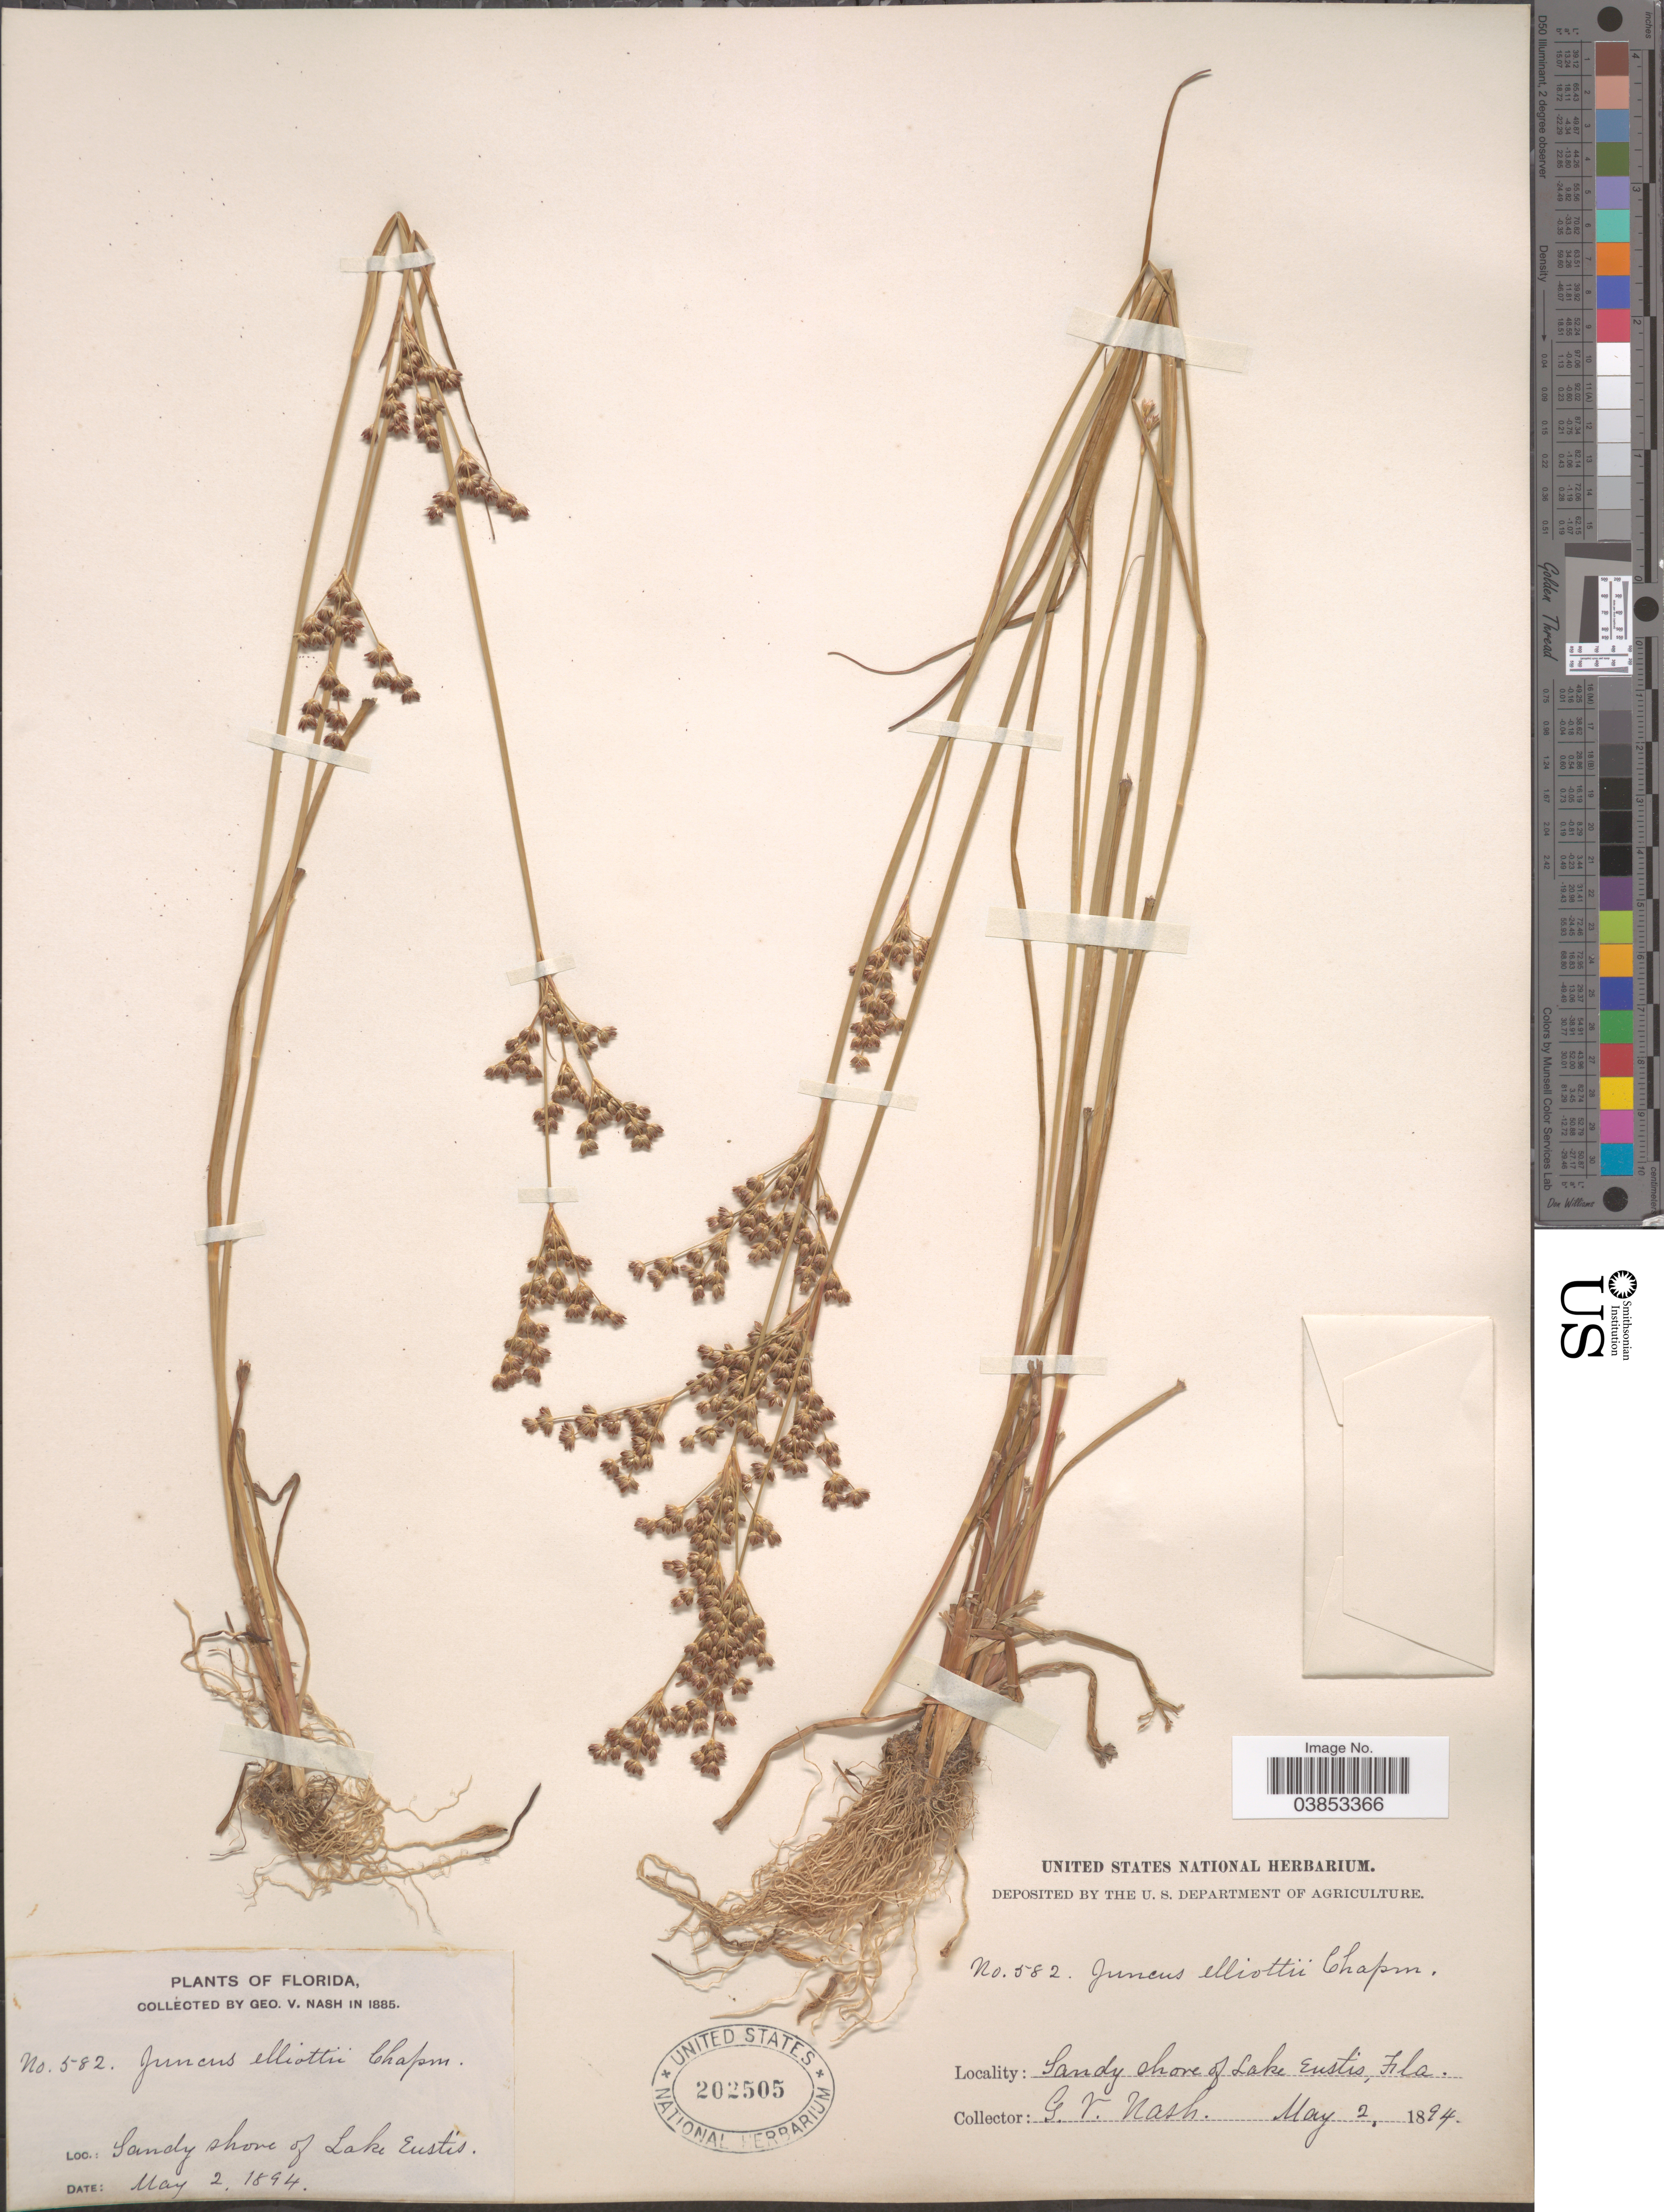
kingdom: Plantae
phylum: Tracheophyta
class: Liliopsida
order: Poales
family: Juncaceae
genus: Juncus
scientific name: Juncus elliottii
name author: Chapm.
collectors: G. V. Nash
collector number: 582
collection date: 1894-05-02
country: United States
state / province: Florida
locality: Sandy shore of Lake Eustis.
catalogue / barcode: US 202505